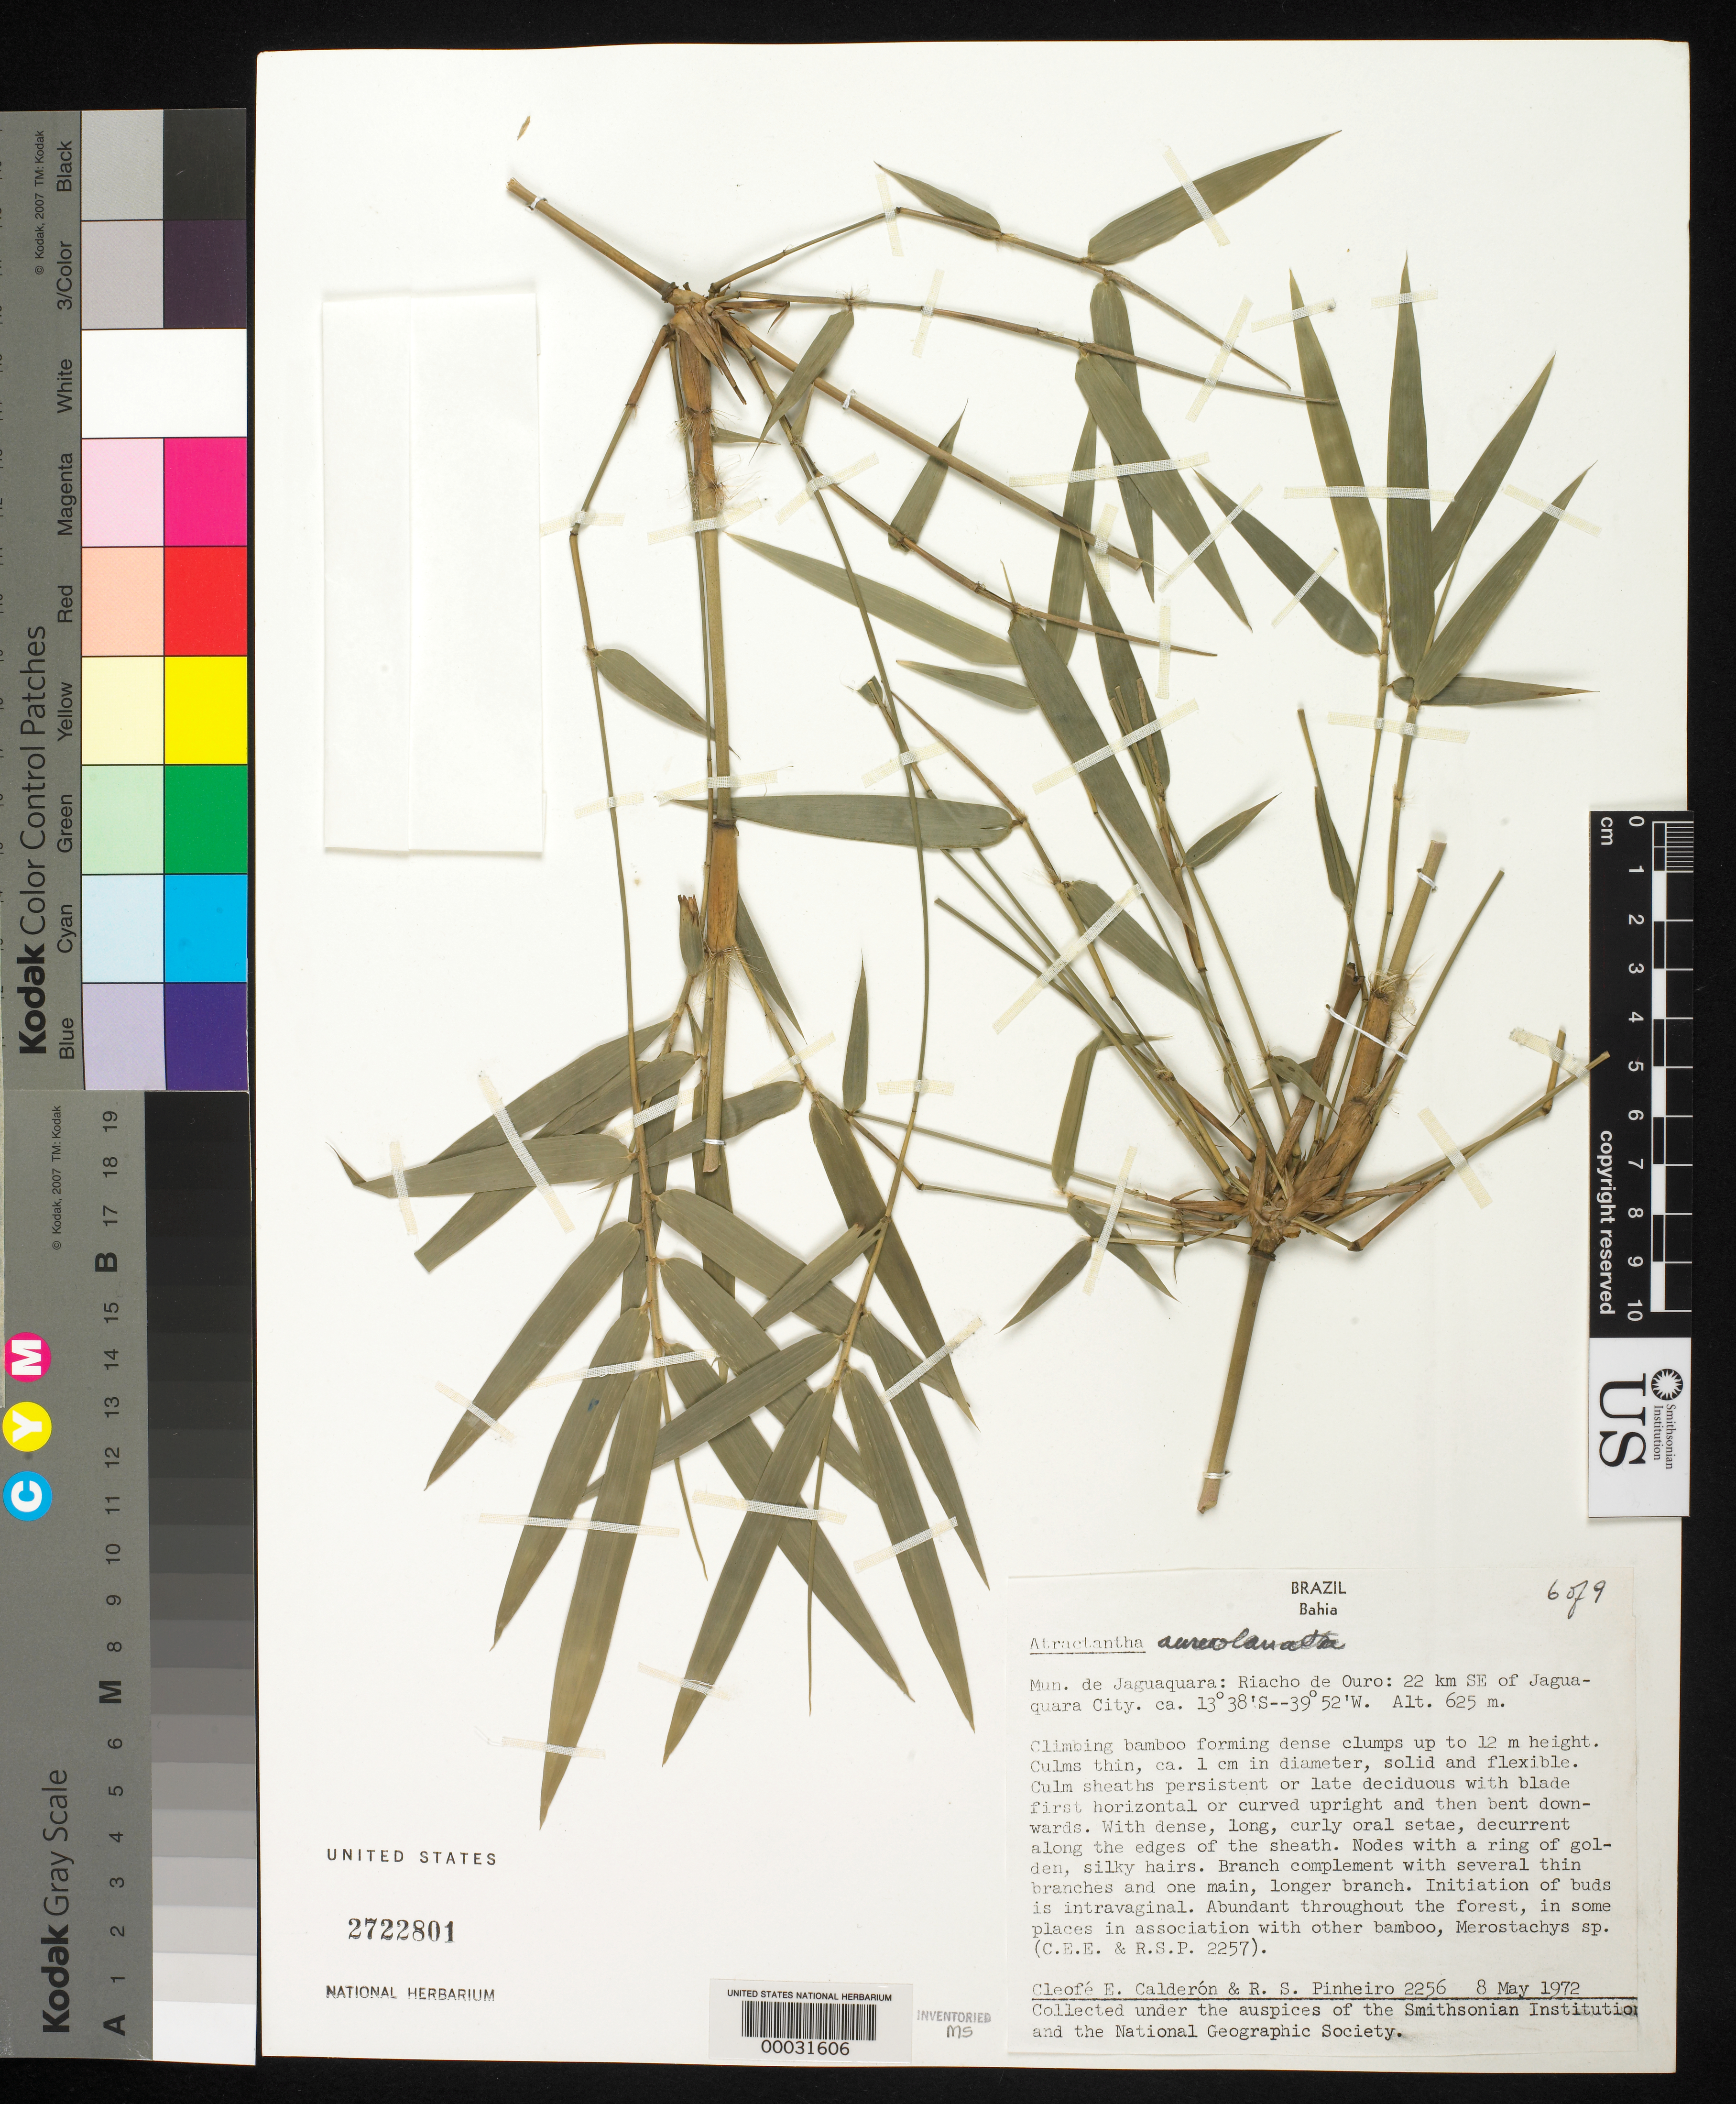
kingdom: Plantae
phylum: Tracheophyta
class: Liliopsida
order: Poales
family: Poaceae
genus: Atractantha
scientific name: Atractantha aureolanata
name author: Judz.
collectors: C. E. Calderón & R. S. Pinheiro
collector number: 2256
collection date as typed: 08 May 1972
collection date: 1972-05-08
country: Brazil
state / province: Bahia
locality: Jaguaquara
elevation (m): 625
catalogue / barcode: US 2722801